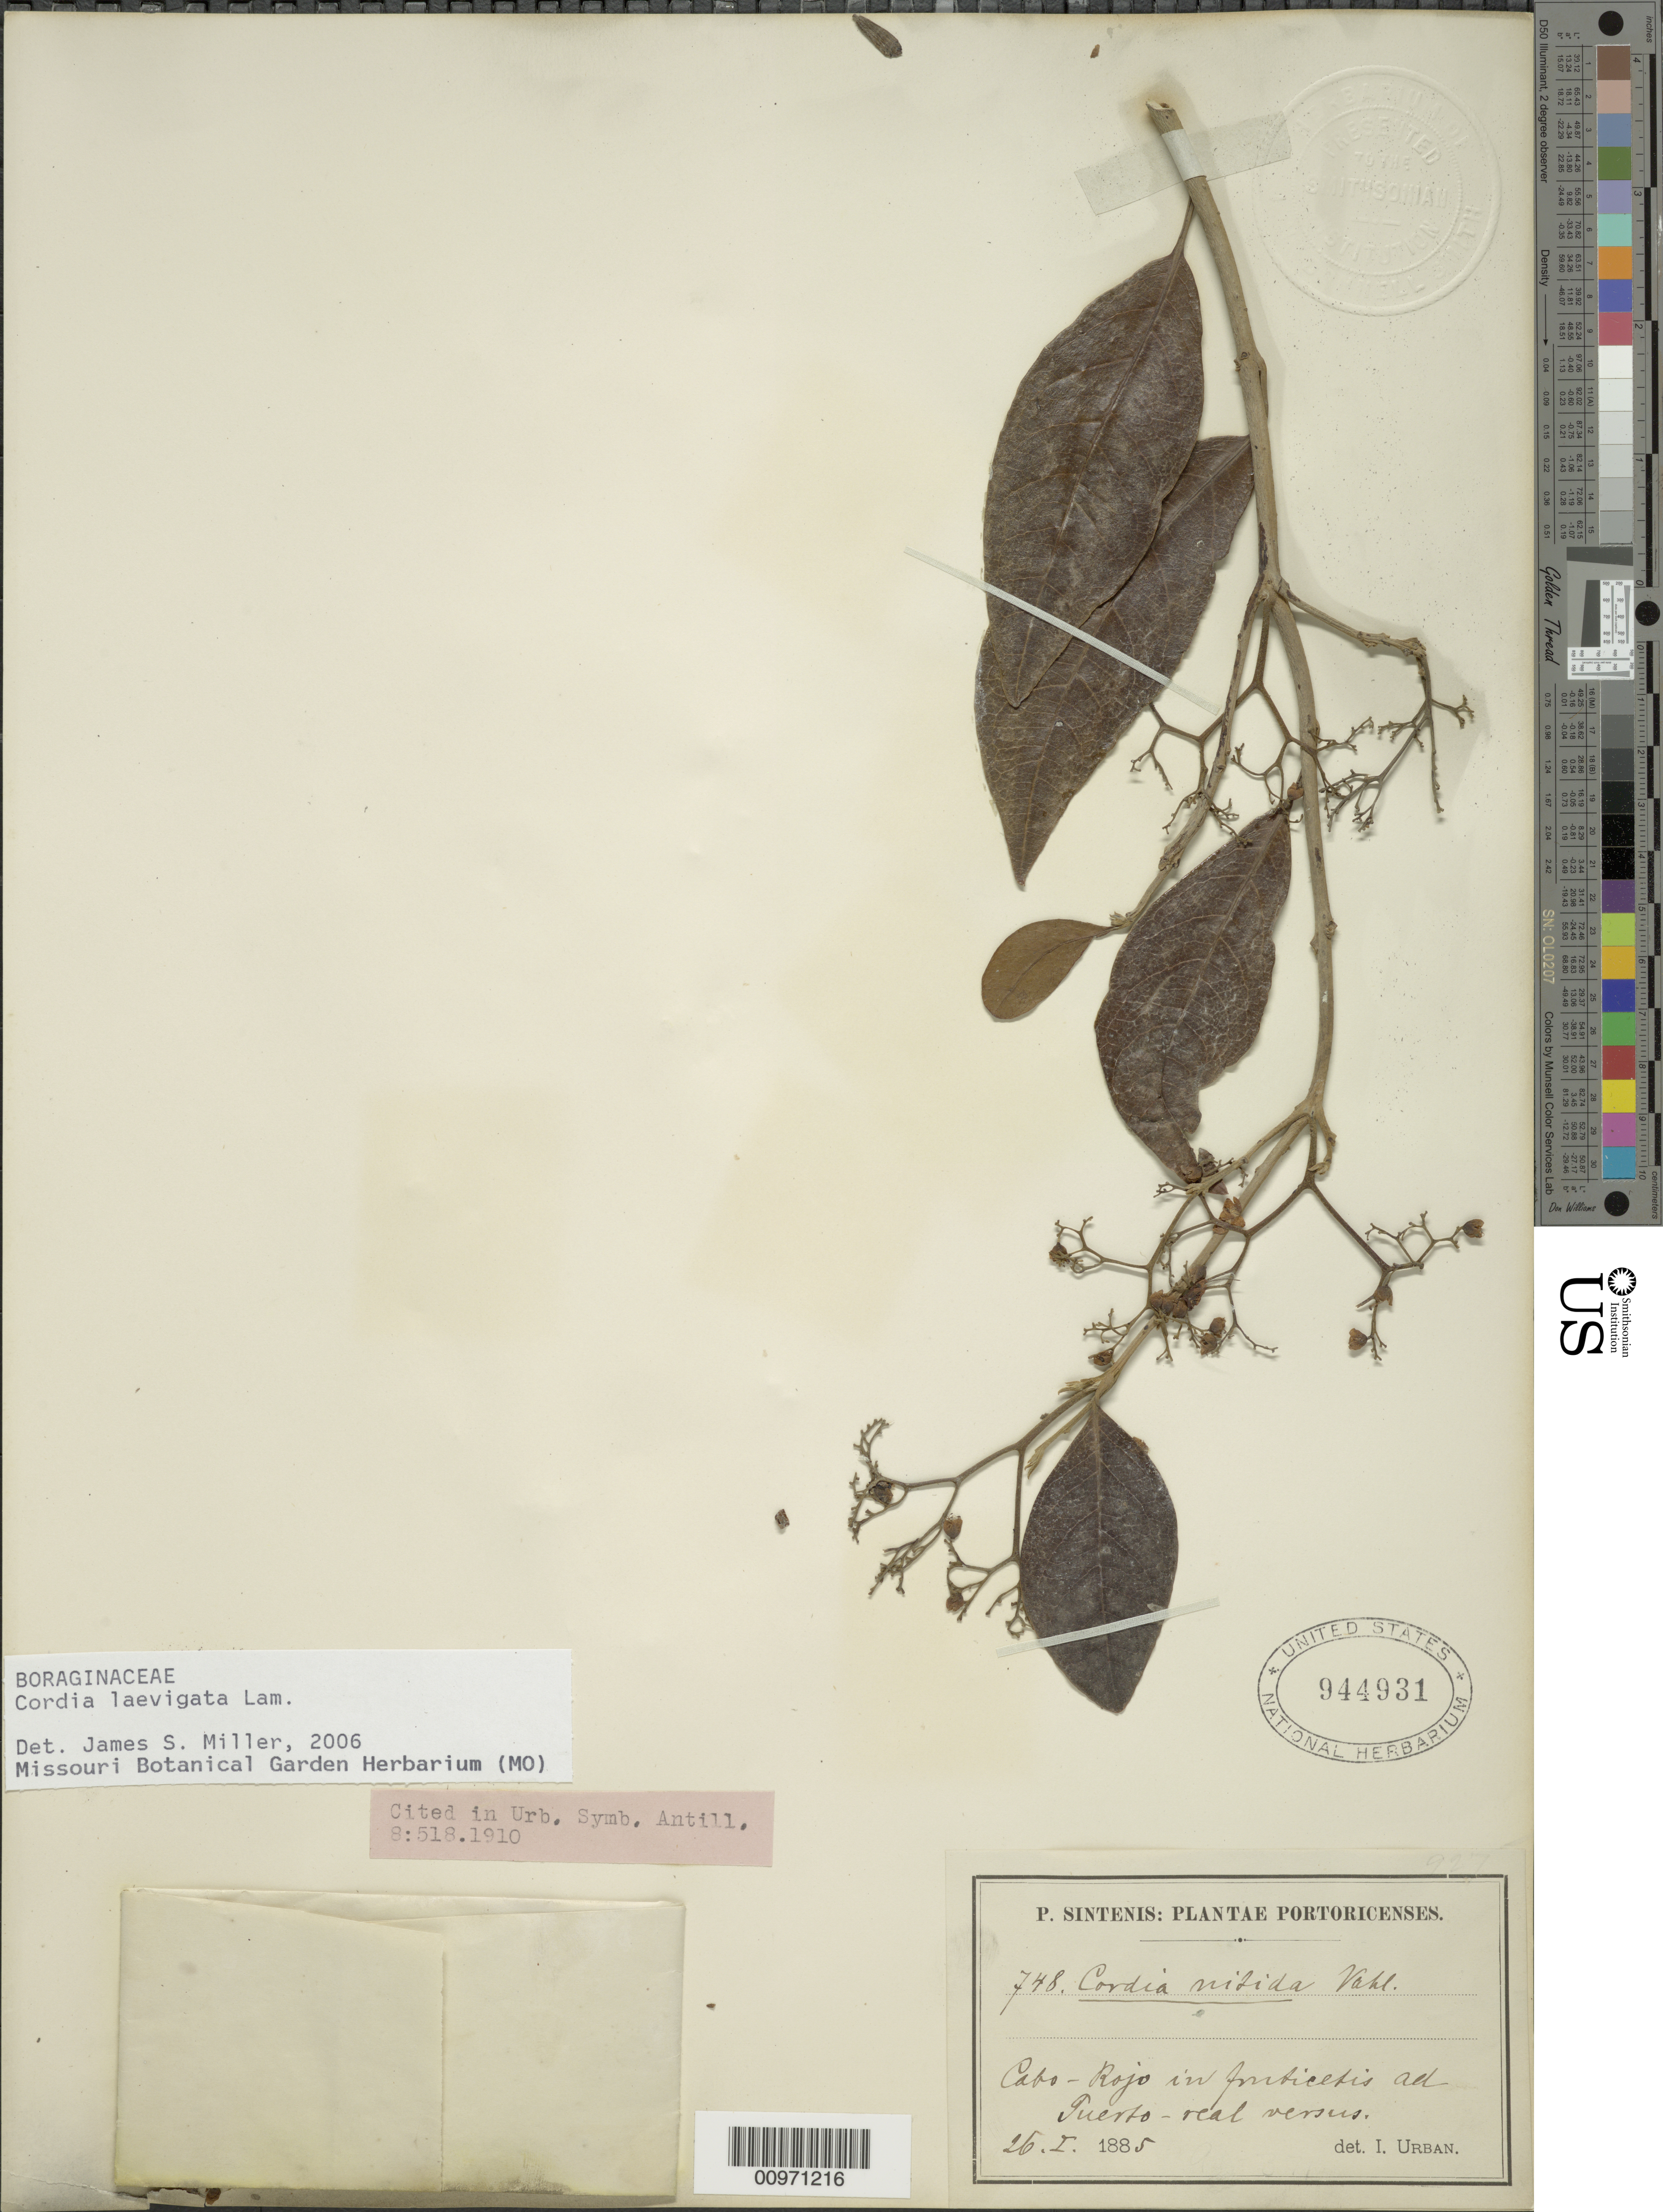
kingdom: Plantae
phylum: Tracheophyta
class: Magnoliopsida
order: Boraginales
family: Cordiaceae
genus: Cordia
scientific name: Cordia laevigata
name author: Lam.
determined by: Miller, James S., (MO), Missouri Botanical Garden (UNITED STATES)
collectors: P. Sintenis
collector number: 748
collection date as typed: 26 Jan 1885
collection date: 1885-01-26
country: Puerto Rico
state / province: Cabo Rojo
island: Puerto Rico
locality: Cabo-Rojo ad Puerto-real versus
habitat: In fruticetis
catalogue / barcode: US 944931